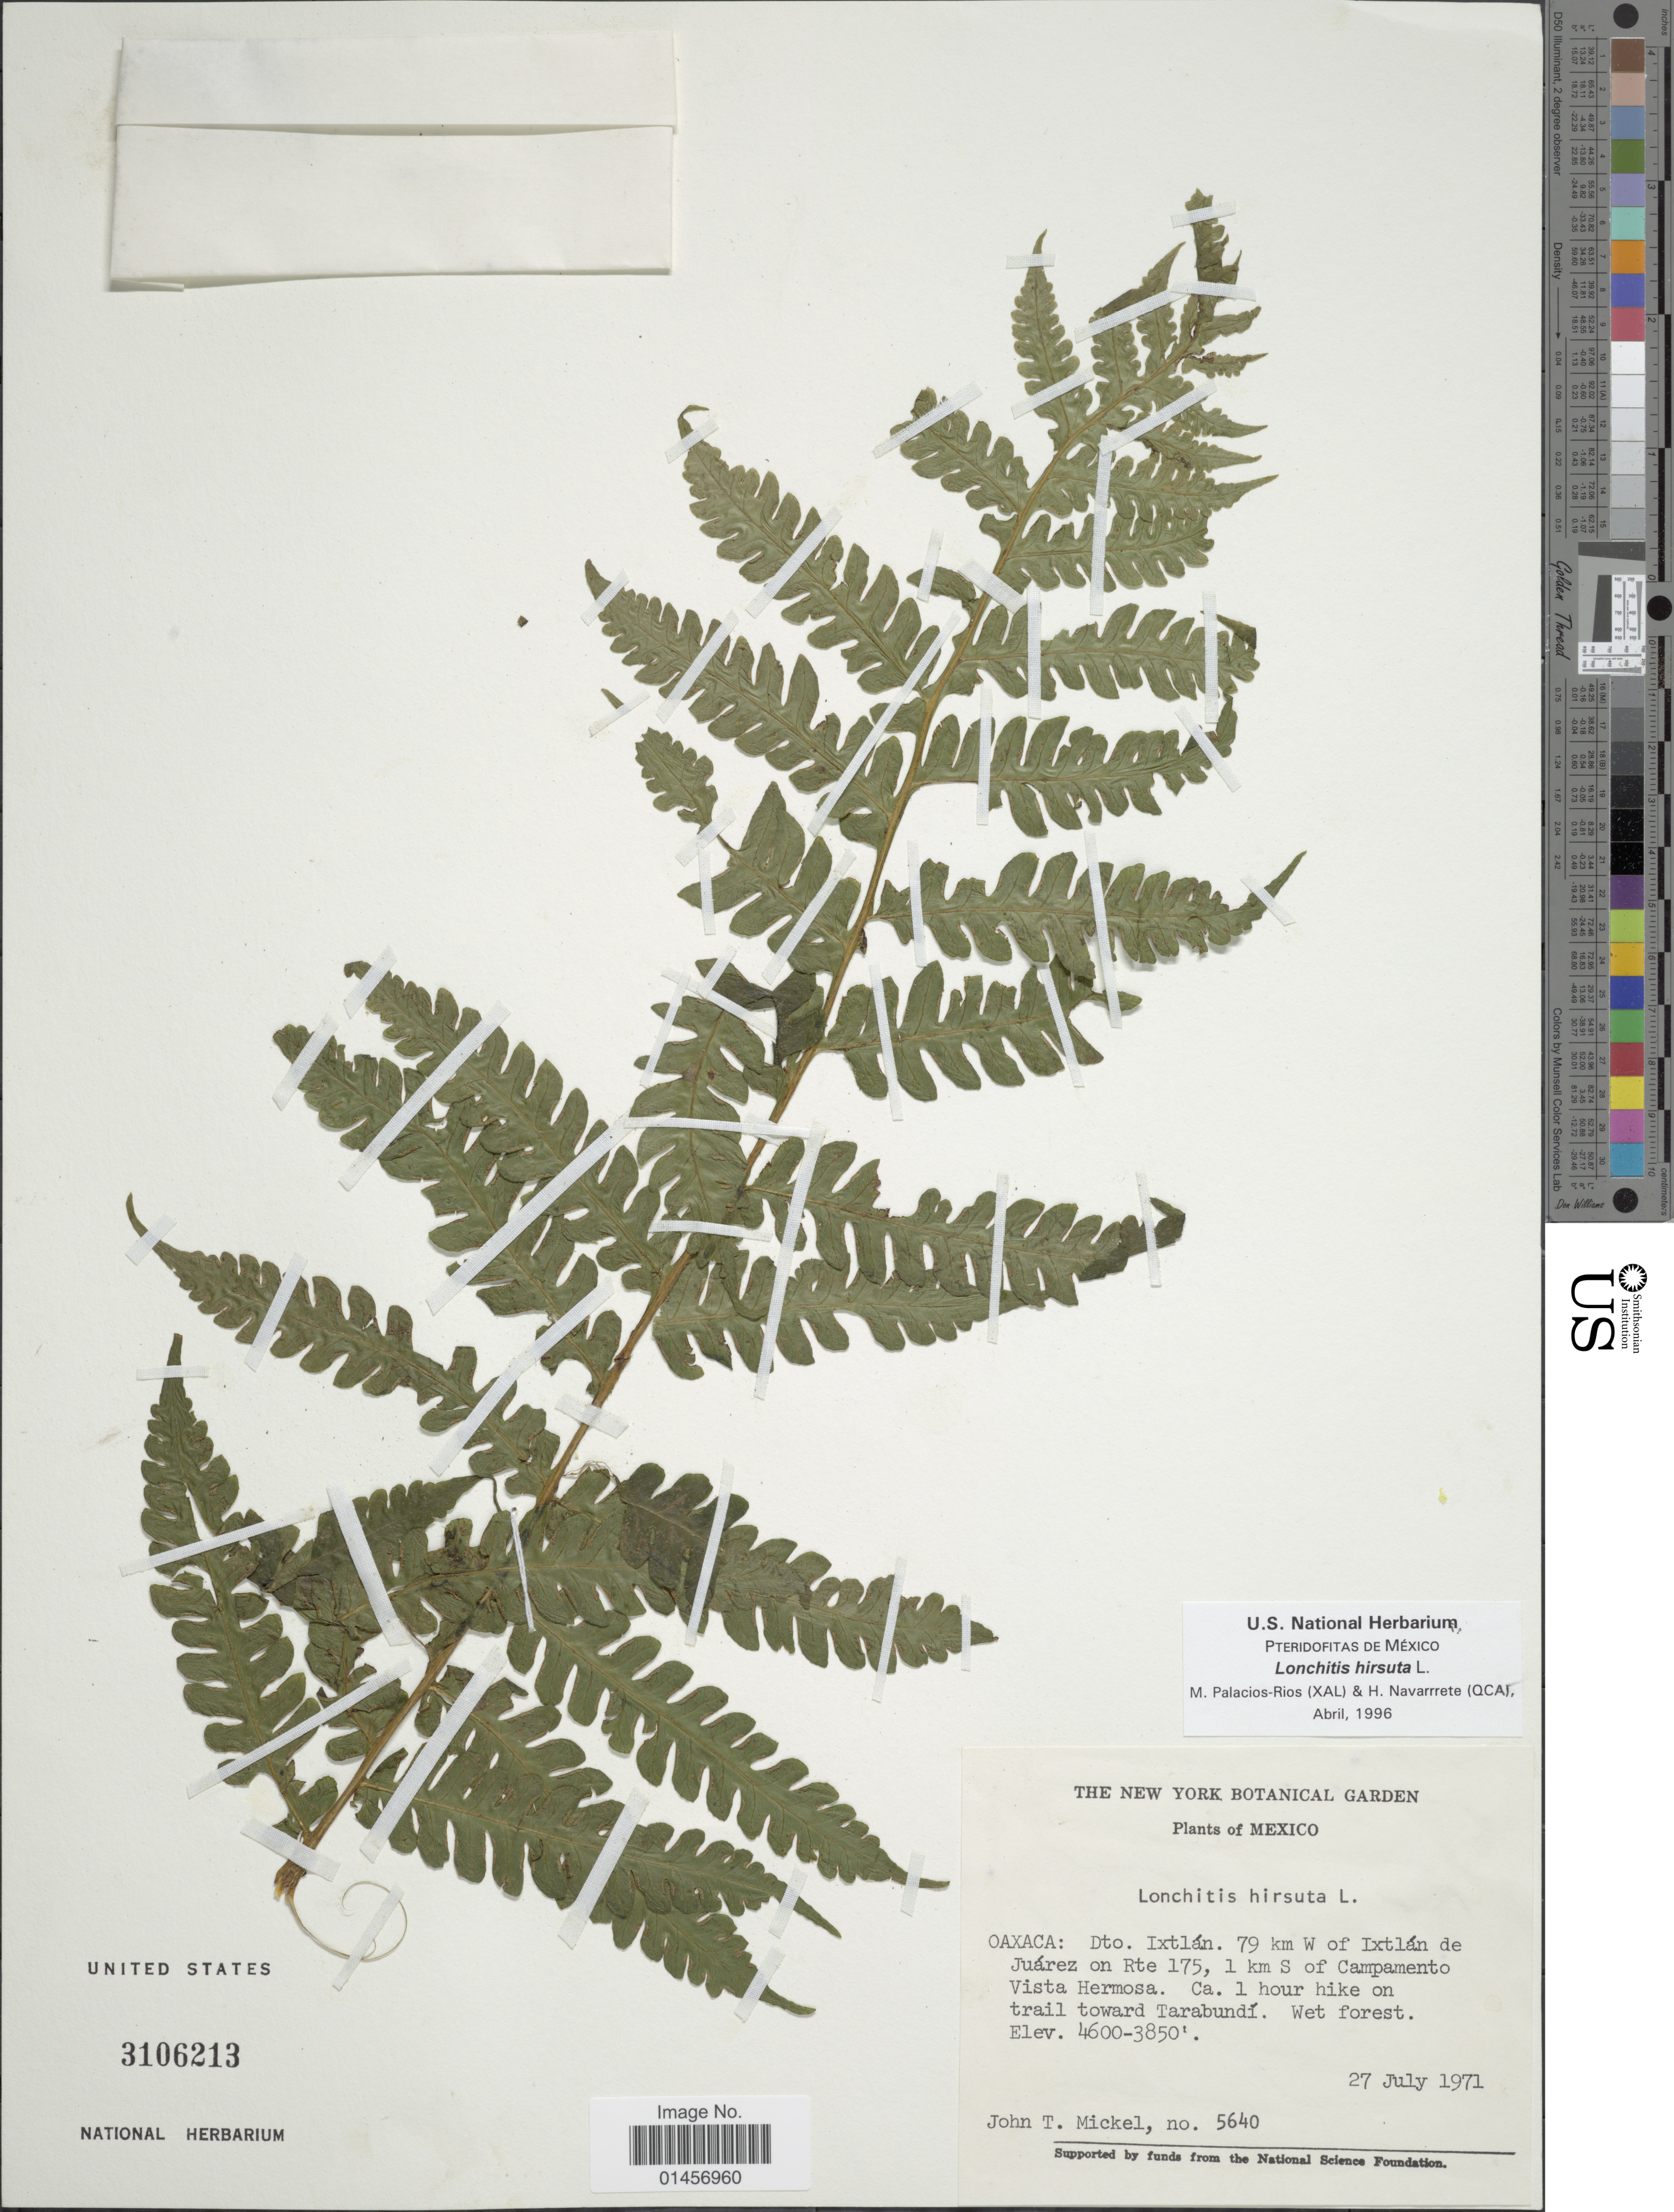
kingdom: Plantae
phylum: Tracheophyta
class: Polypodiopsida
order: Polypodiales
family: Lonchitidaceae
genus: Lonchitis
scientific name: Lonchitis hirsuta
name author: L.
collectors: J. T. Mickel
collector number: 5640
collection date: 1971-07-27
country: Mexico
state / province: Oaxaca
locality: Mexico, Dto. Ixtlan. 79 km W of Ixtlan de Juarze on Rte 175, 1 km S of Campamento Vista Hermosa.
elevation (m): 1173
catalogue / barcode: US 3106213